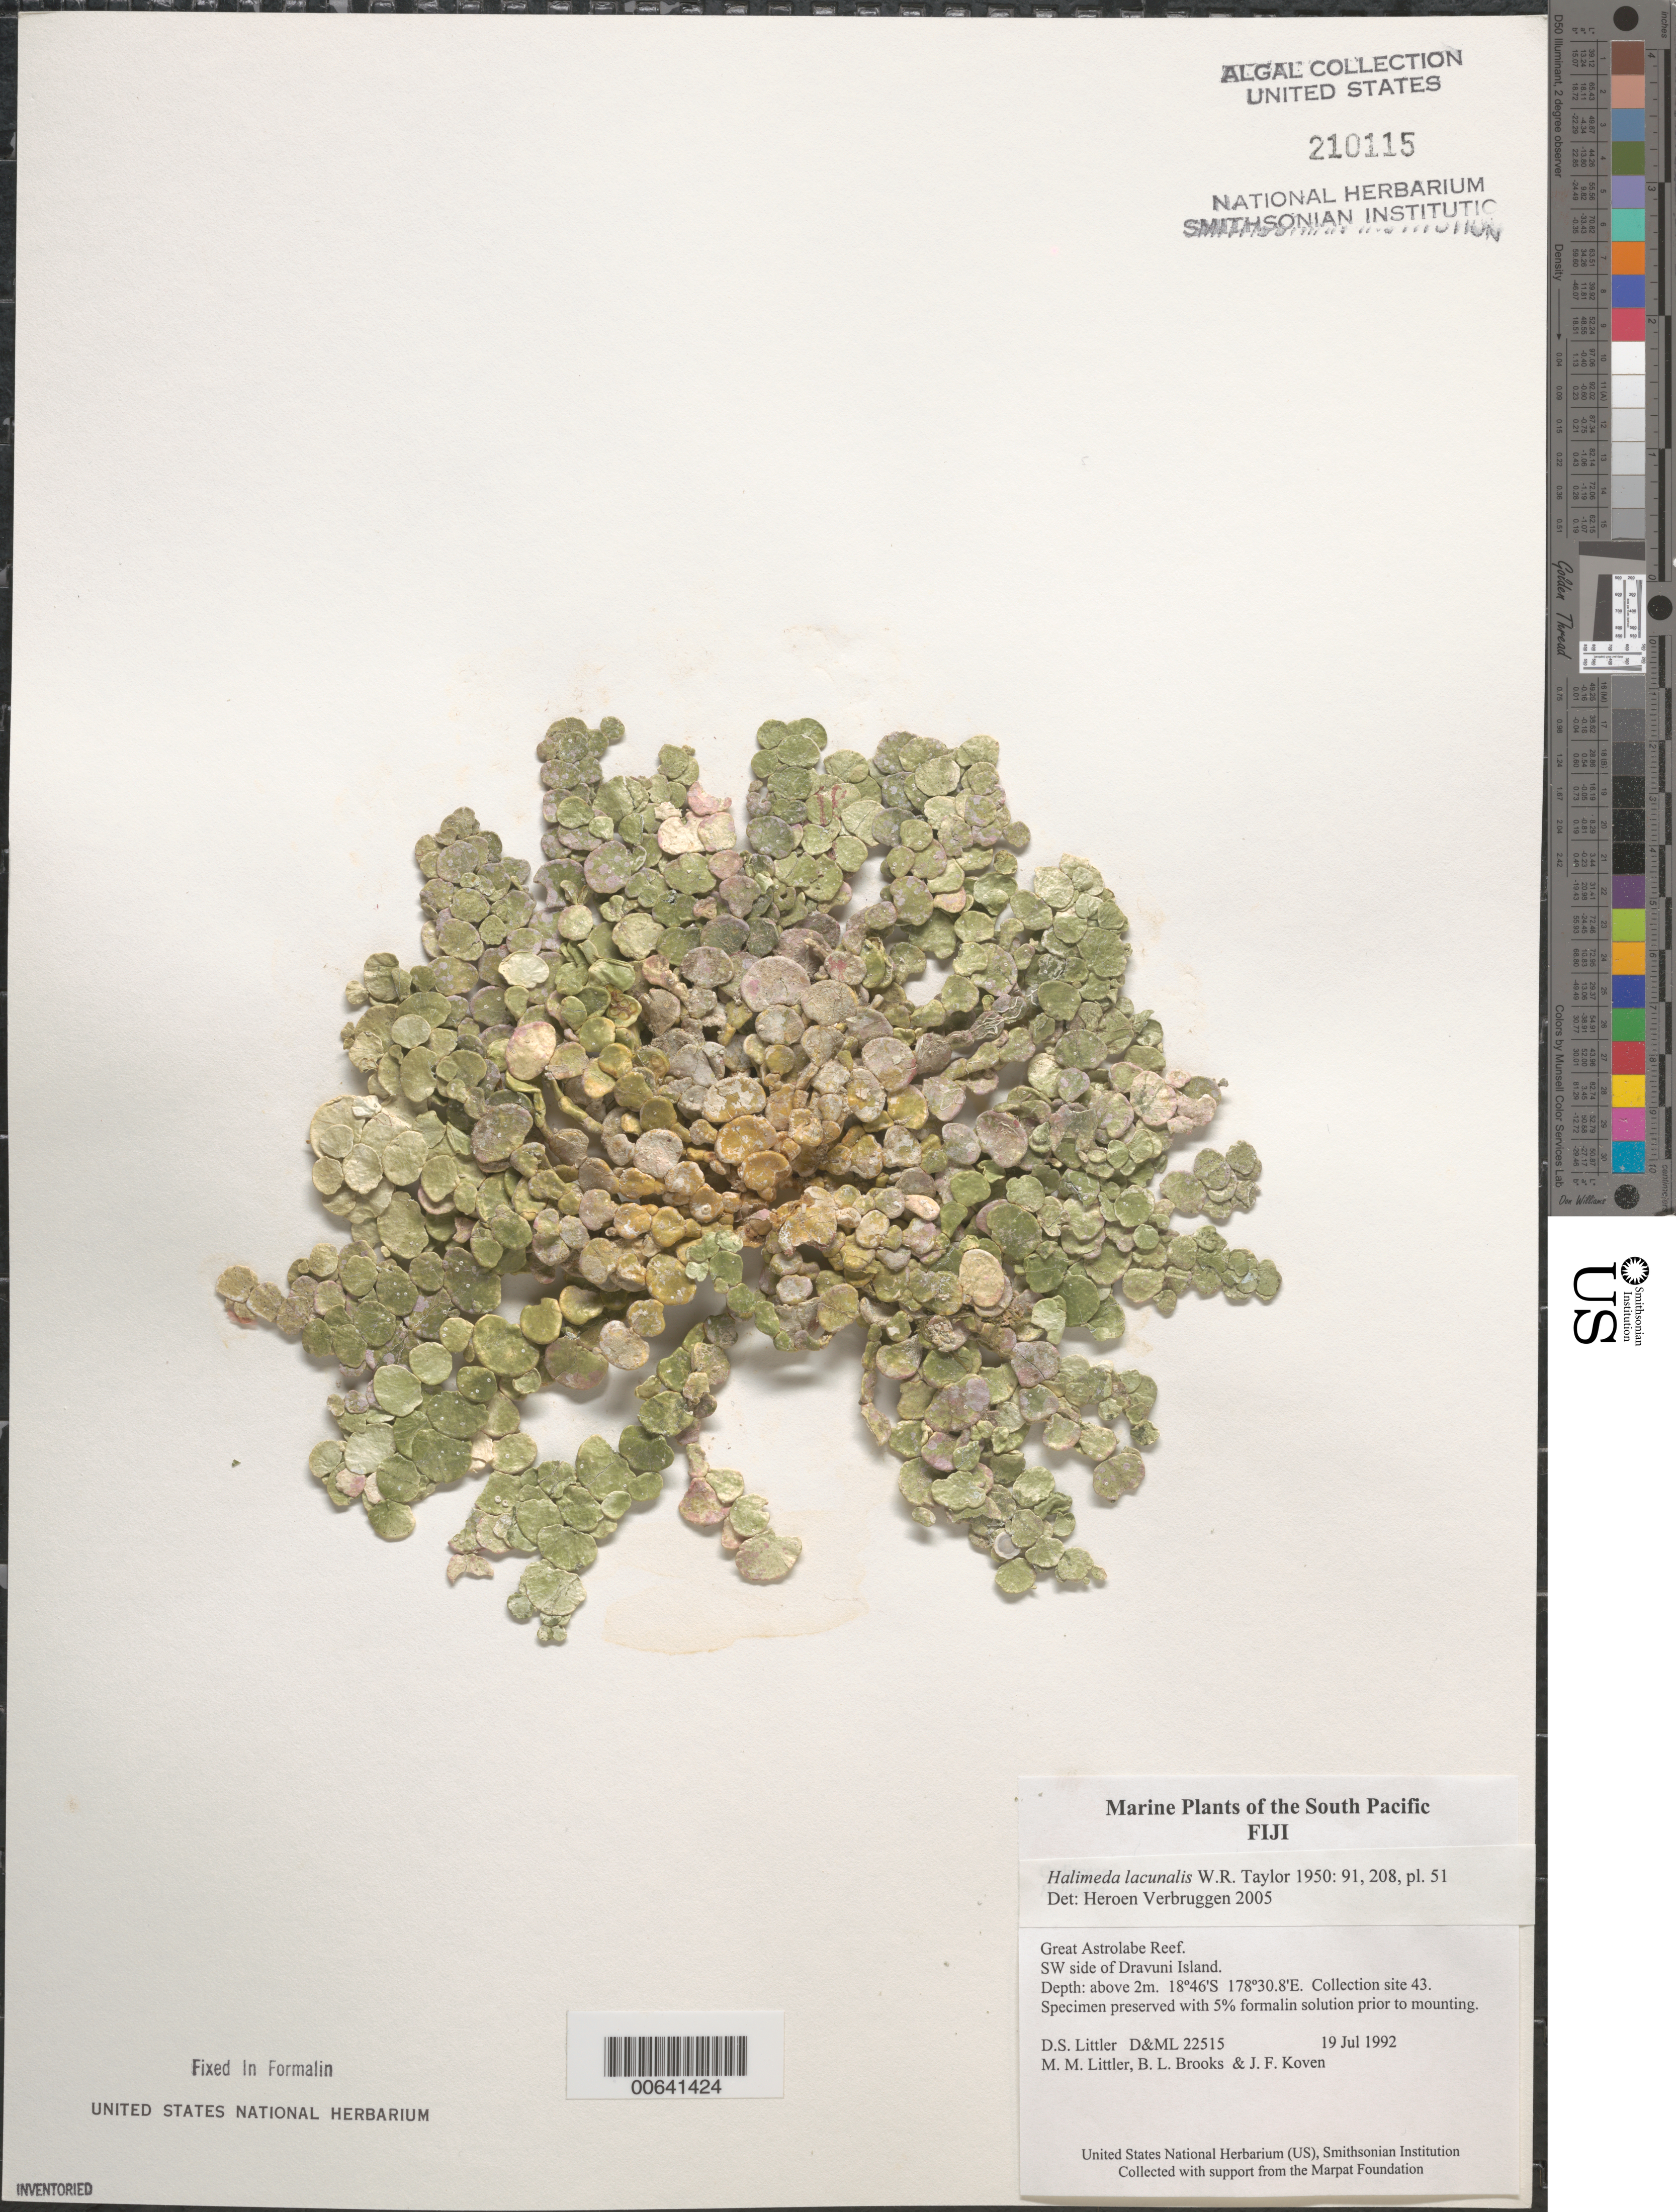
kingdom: Plantae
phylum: Chlorophyta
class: Ulvophyceae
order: Bryopsidales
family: Halimedaceae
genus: Halimeda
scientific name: Halimeda lacunalis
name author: W.R. Taylor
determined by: Verbruggen, H.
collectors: D. S. Littler, M. M. Littler, B. Brooks & J. Koven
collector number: D&ML 22515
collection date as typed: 19 Jul 1992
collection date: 1992-07-19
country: Fiji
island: Dravuni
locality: Great Astrolabe Reef, southwest side of island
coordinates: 18 46'S, 178 30.8'E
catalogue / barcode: US 210115